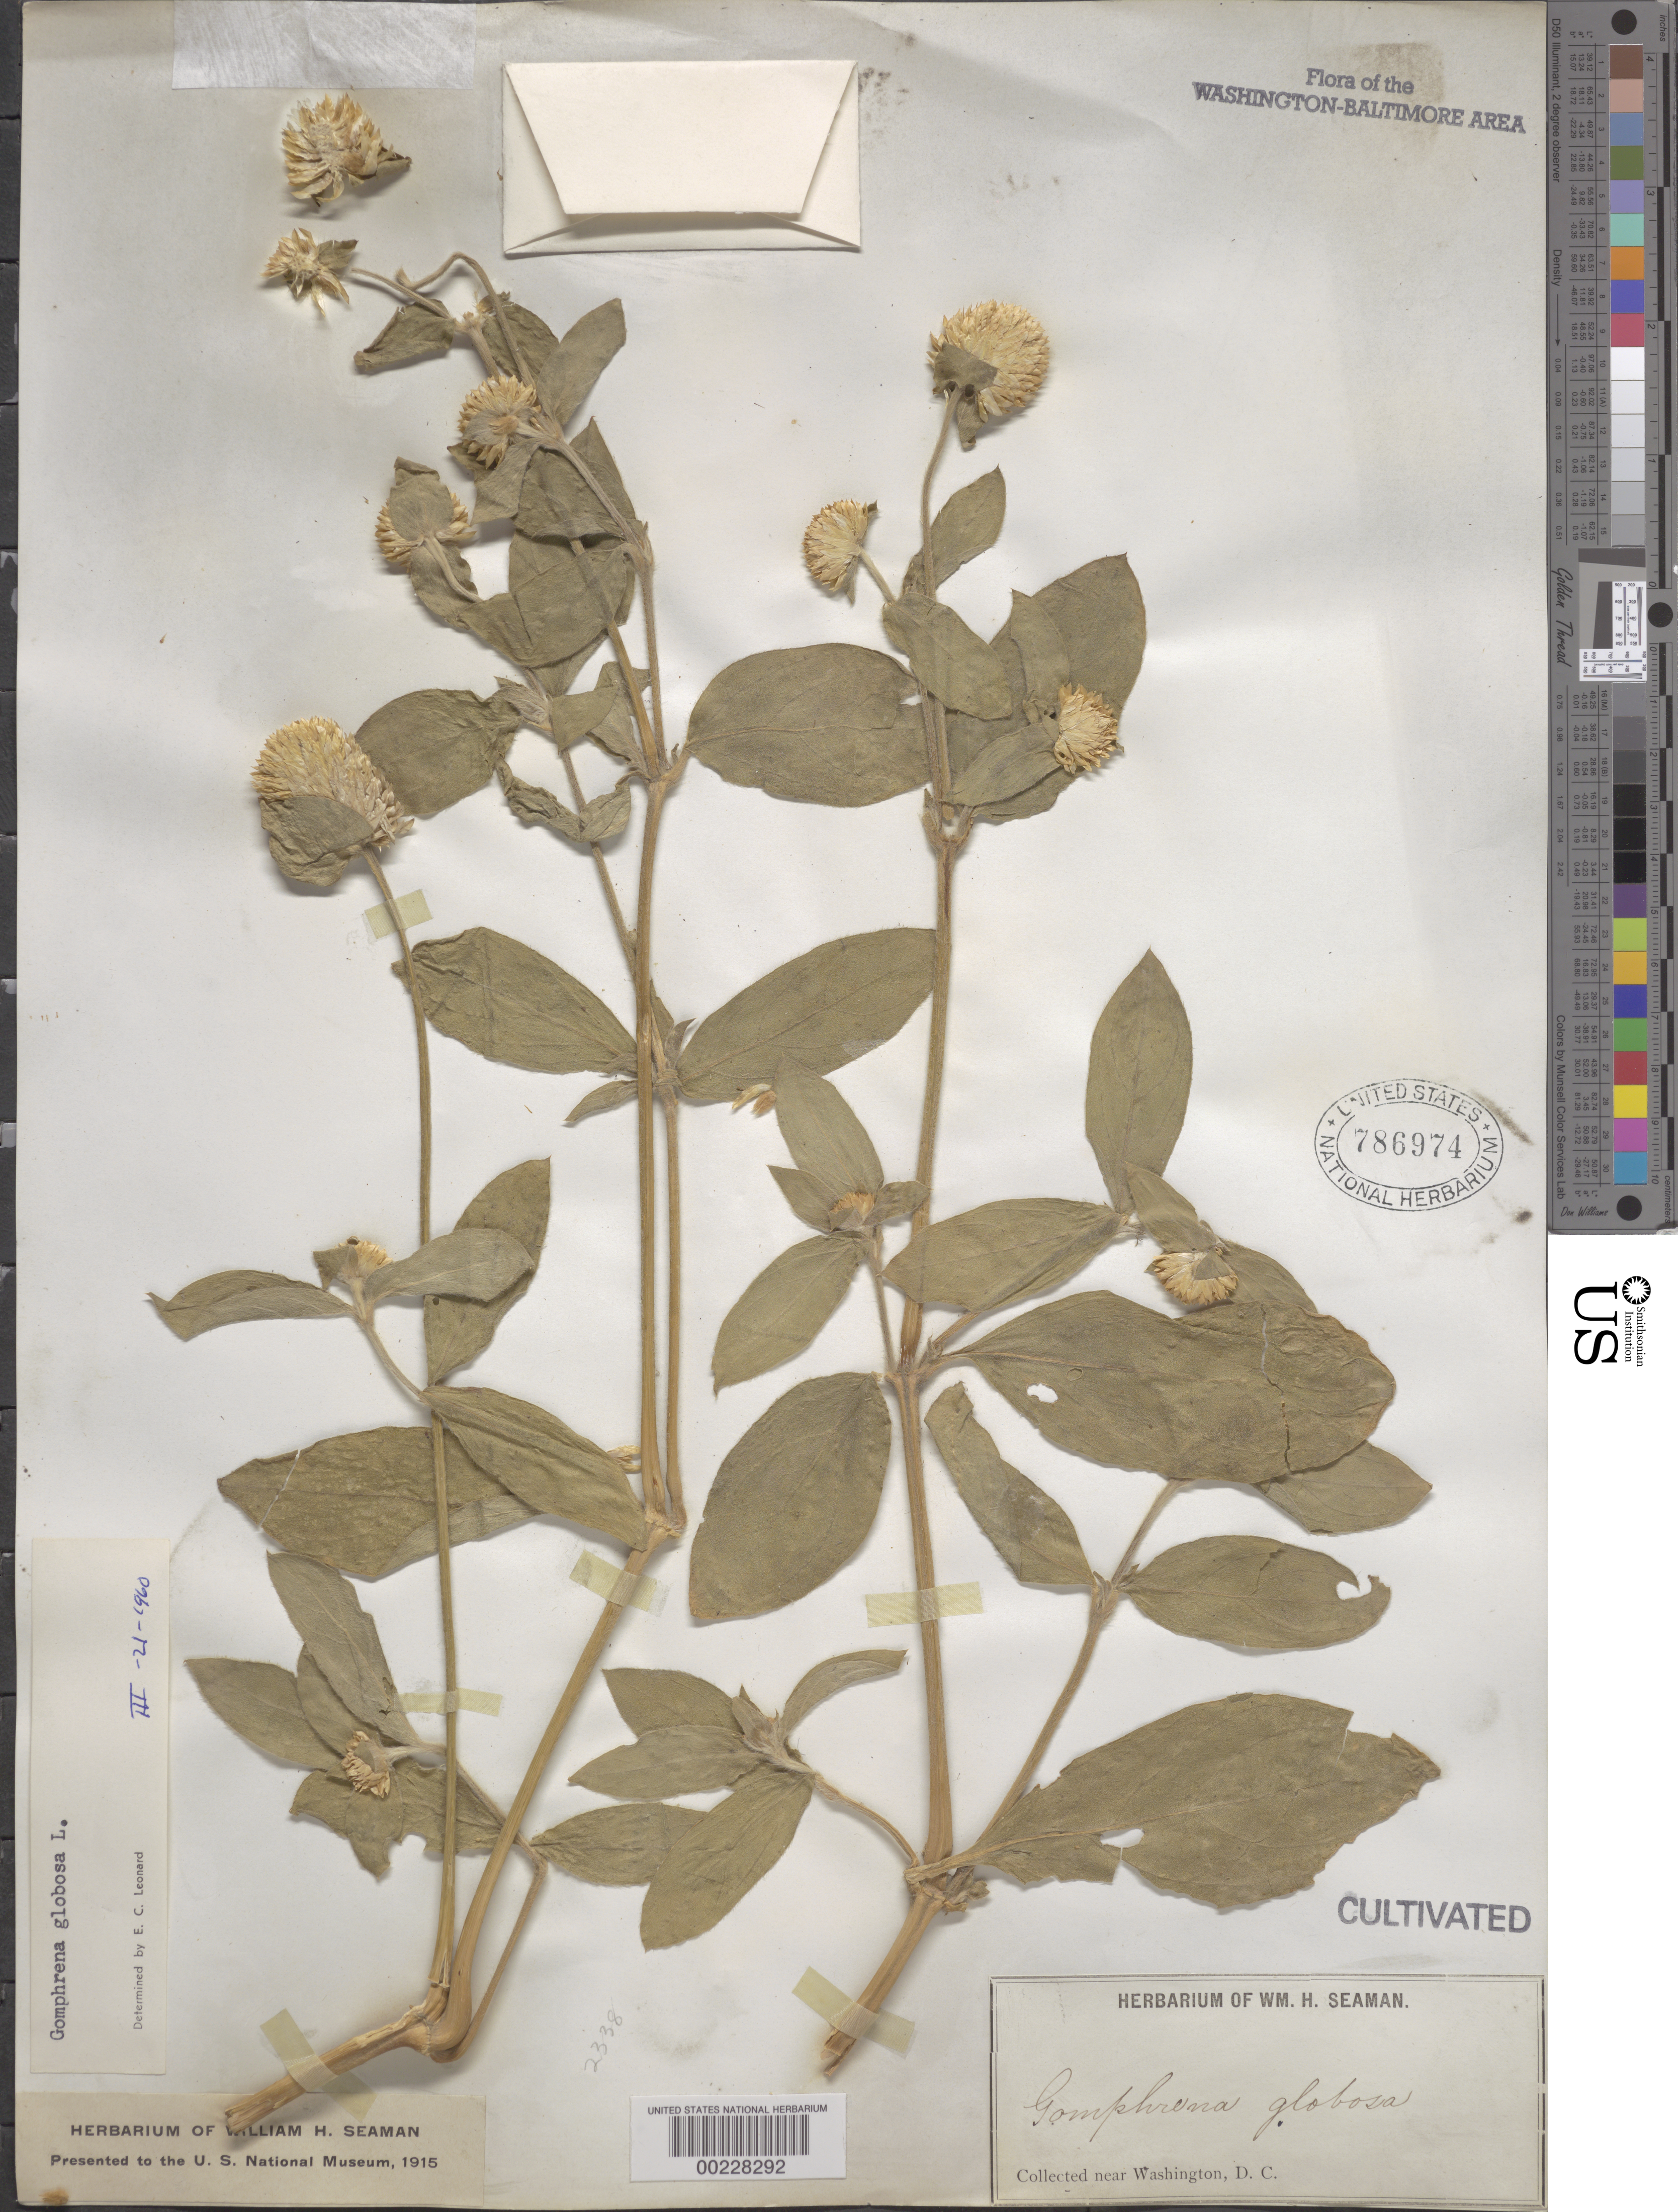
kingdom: Plantae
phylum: Tracheophyta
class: Magnoliopsida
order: Caryophyllales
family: Amaranthaceae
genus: Gomphrena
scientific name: Gomphrena globosa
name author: L.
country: United States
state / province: District of Columbia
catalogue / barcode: US 786974